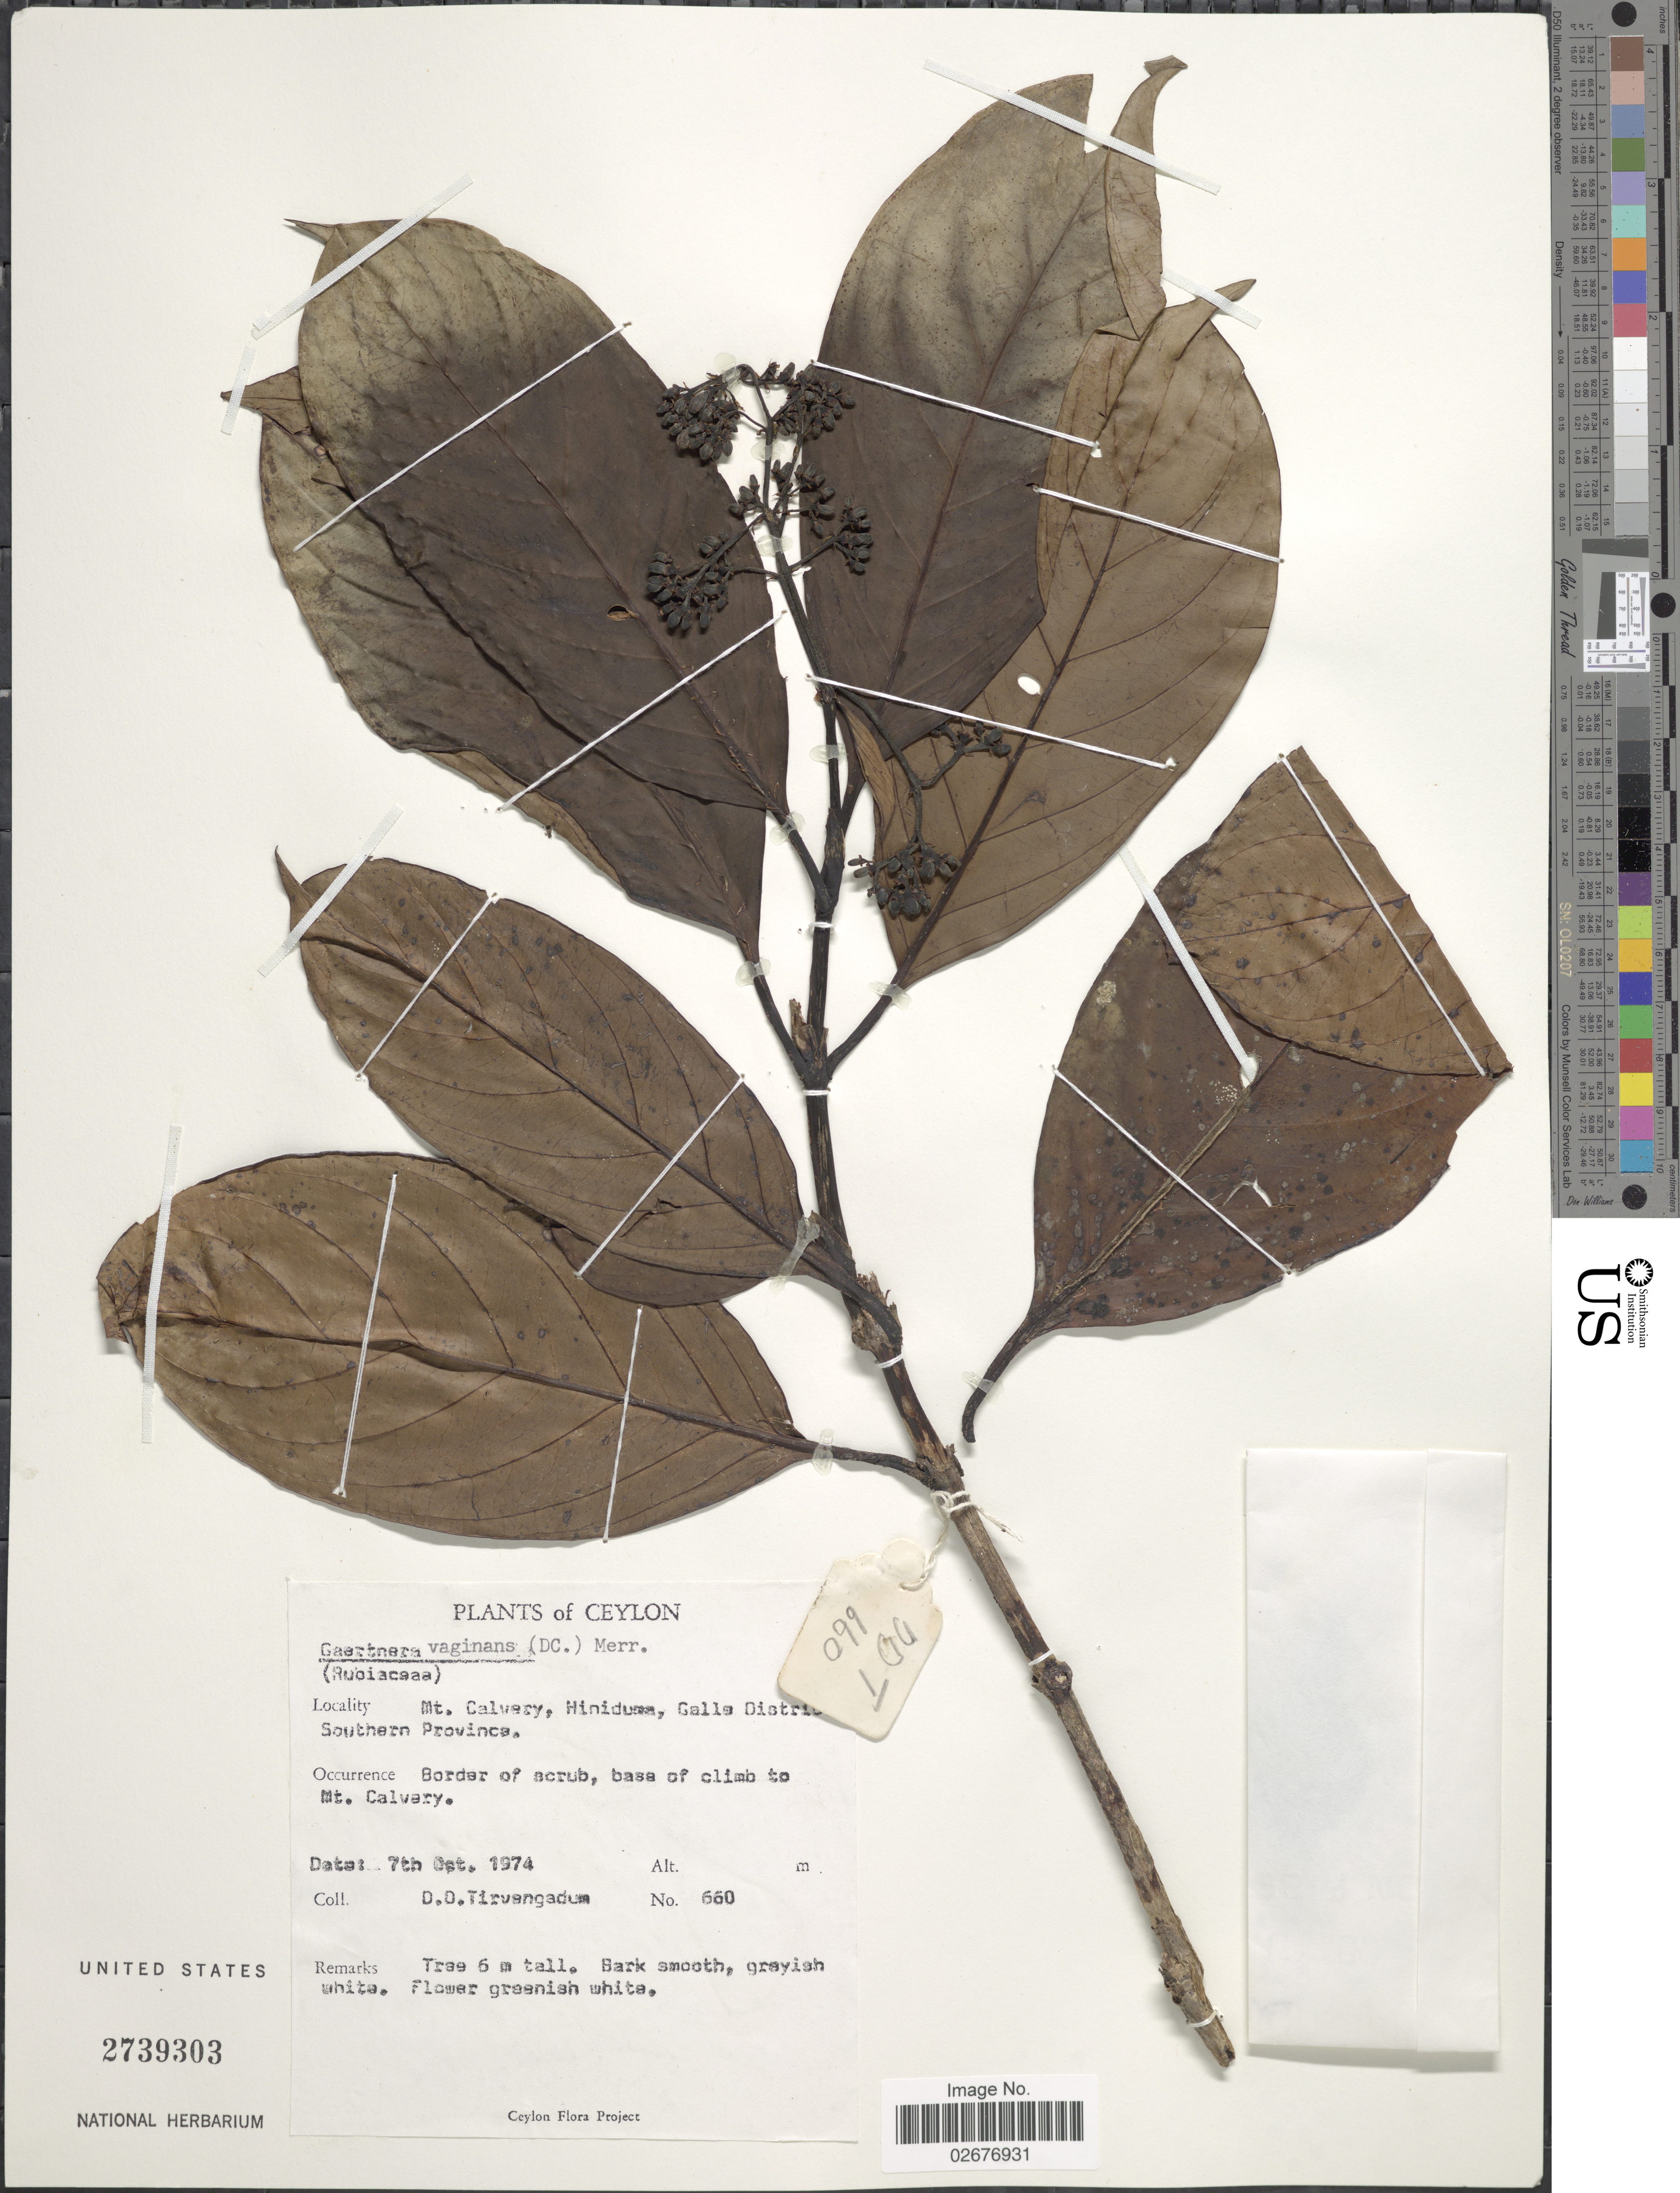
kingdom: Plantae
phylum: Tracheophyta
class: Magnoliopsida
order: Gentianales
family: Rubiaceae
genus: Gaertnera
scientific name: Gaertnera vaginans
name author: (DC.) Merr.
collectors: D. Tirvengadum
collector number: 660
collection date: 1974-10-07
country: Sri Lanka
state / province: Southern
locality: Ceylon, Mt. Calvery, Hiniduma, Galle District, base of climb to Mt. Calvery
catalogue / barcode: US 2739303